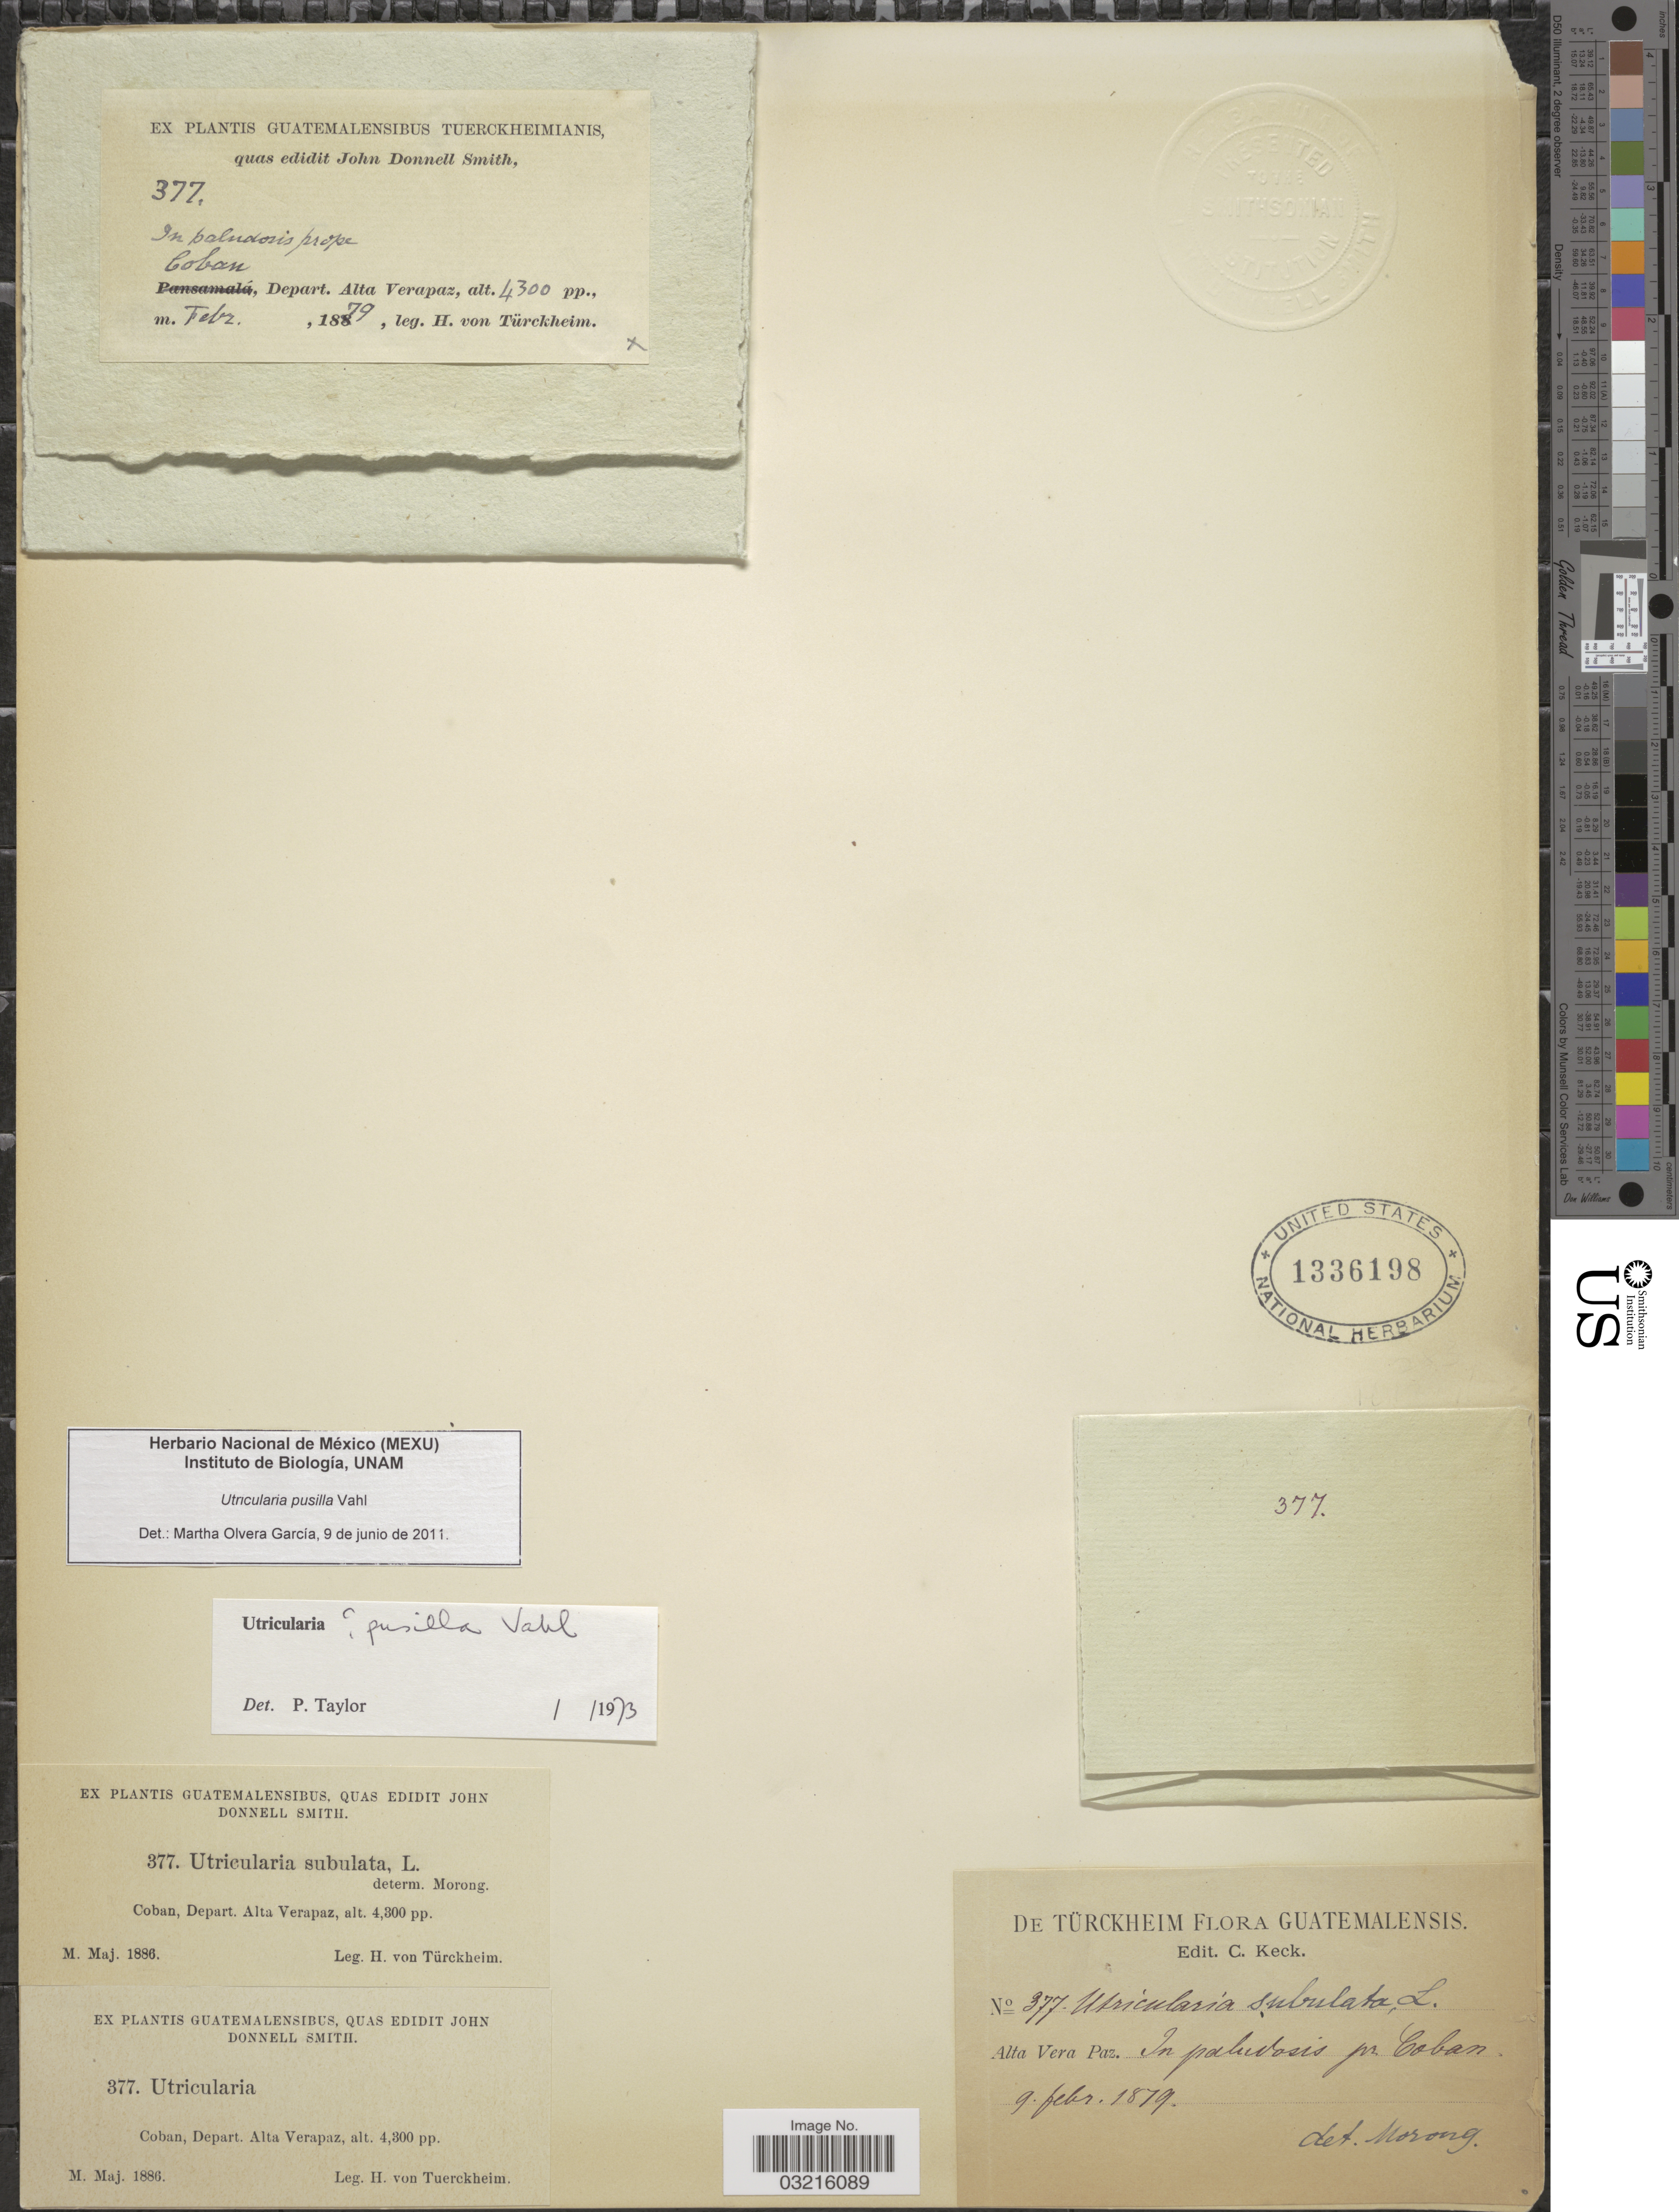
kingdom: Plantae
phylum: Tracheophyta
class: Magnoliopsida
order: Lamiales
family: Lentibulariaceae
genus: Utricularia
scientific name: Utricularia pusilla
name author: Vahl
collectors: H. von Türckheim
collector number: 377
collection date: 1879-02-09/1886-05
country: Guatemala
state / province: Alta Verapaz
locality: Depart. Alta Verapaz, In paludosis pr. Coban.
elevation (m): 1311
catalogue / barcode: US 1336198